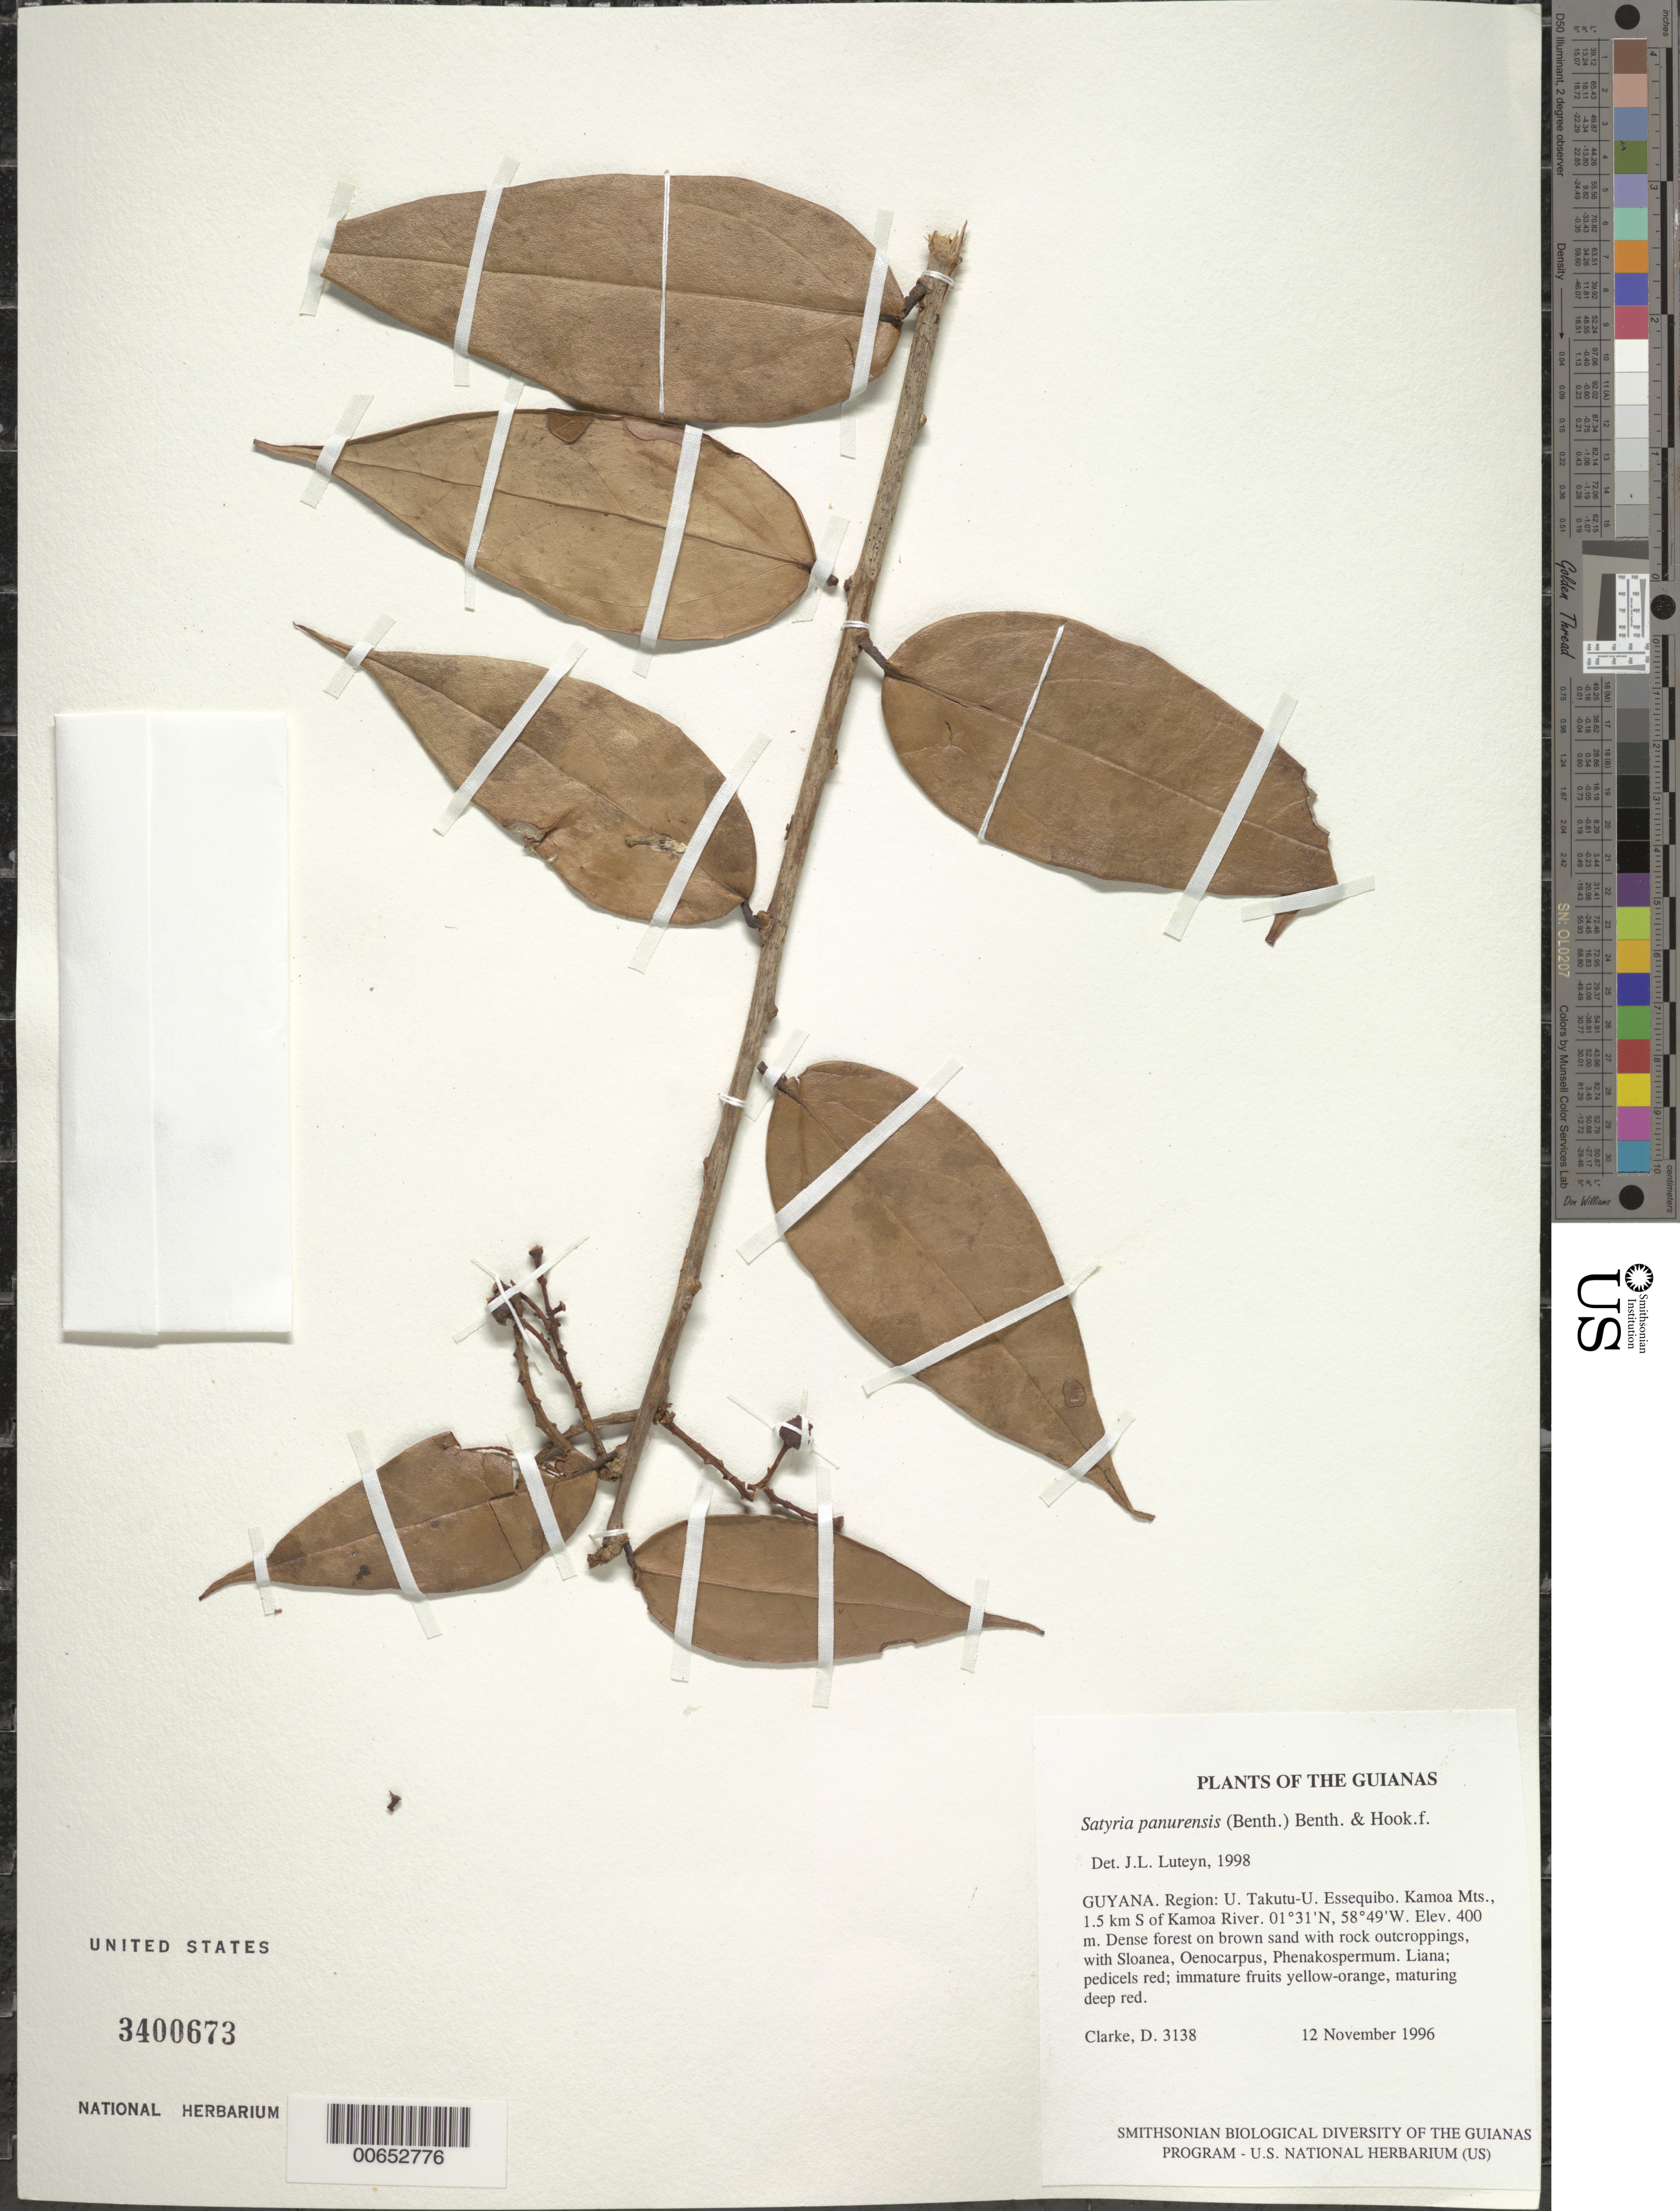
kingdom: Plantae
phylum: Tracheophyta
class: Magnoliopsida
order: Ericales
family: Ericaceae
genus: Satyria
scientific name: Satyria panurensis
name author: (Benth. ex Meisn.) Benth. & Hook. f. ex Nied.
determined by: Luteyn, J. L.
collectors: H. D. Clarke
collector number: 3138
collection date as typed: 12 November 1996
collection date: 1996-11-12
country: Guyana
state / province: U. Takutu-U. Essequibo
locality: Kamoa Mts., 1.5 km S of Kamoa River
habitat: Dense forest on brown sand with rock outcroppings, with Sloanea, Oenocarpus, Phenakospermum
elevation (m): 400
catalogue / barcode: US 3400673